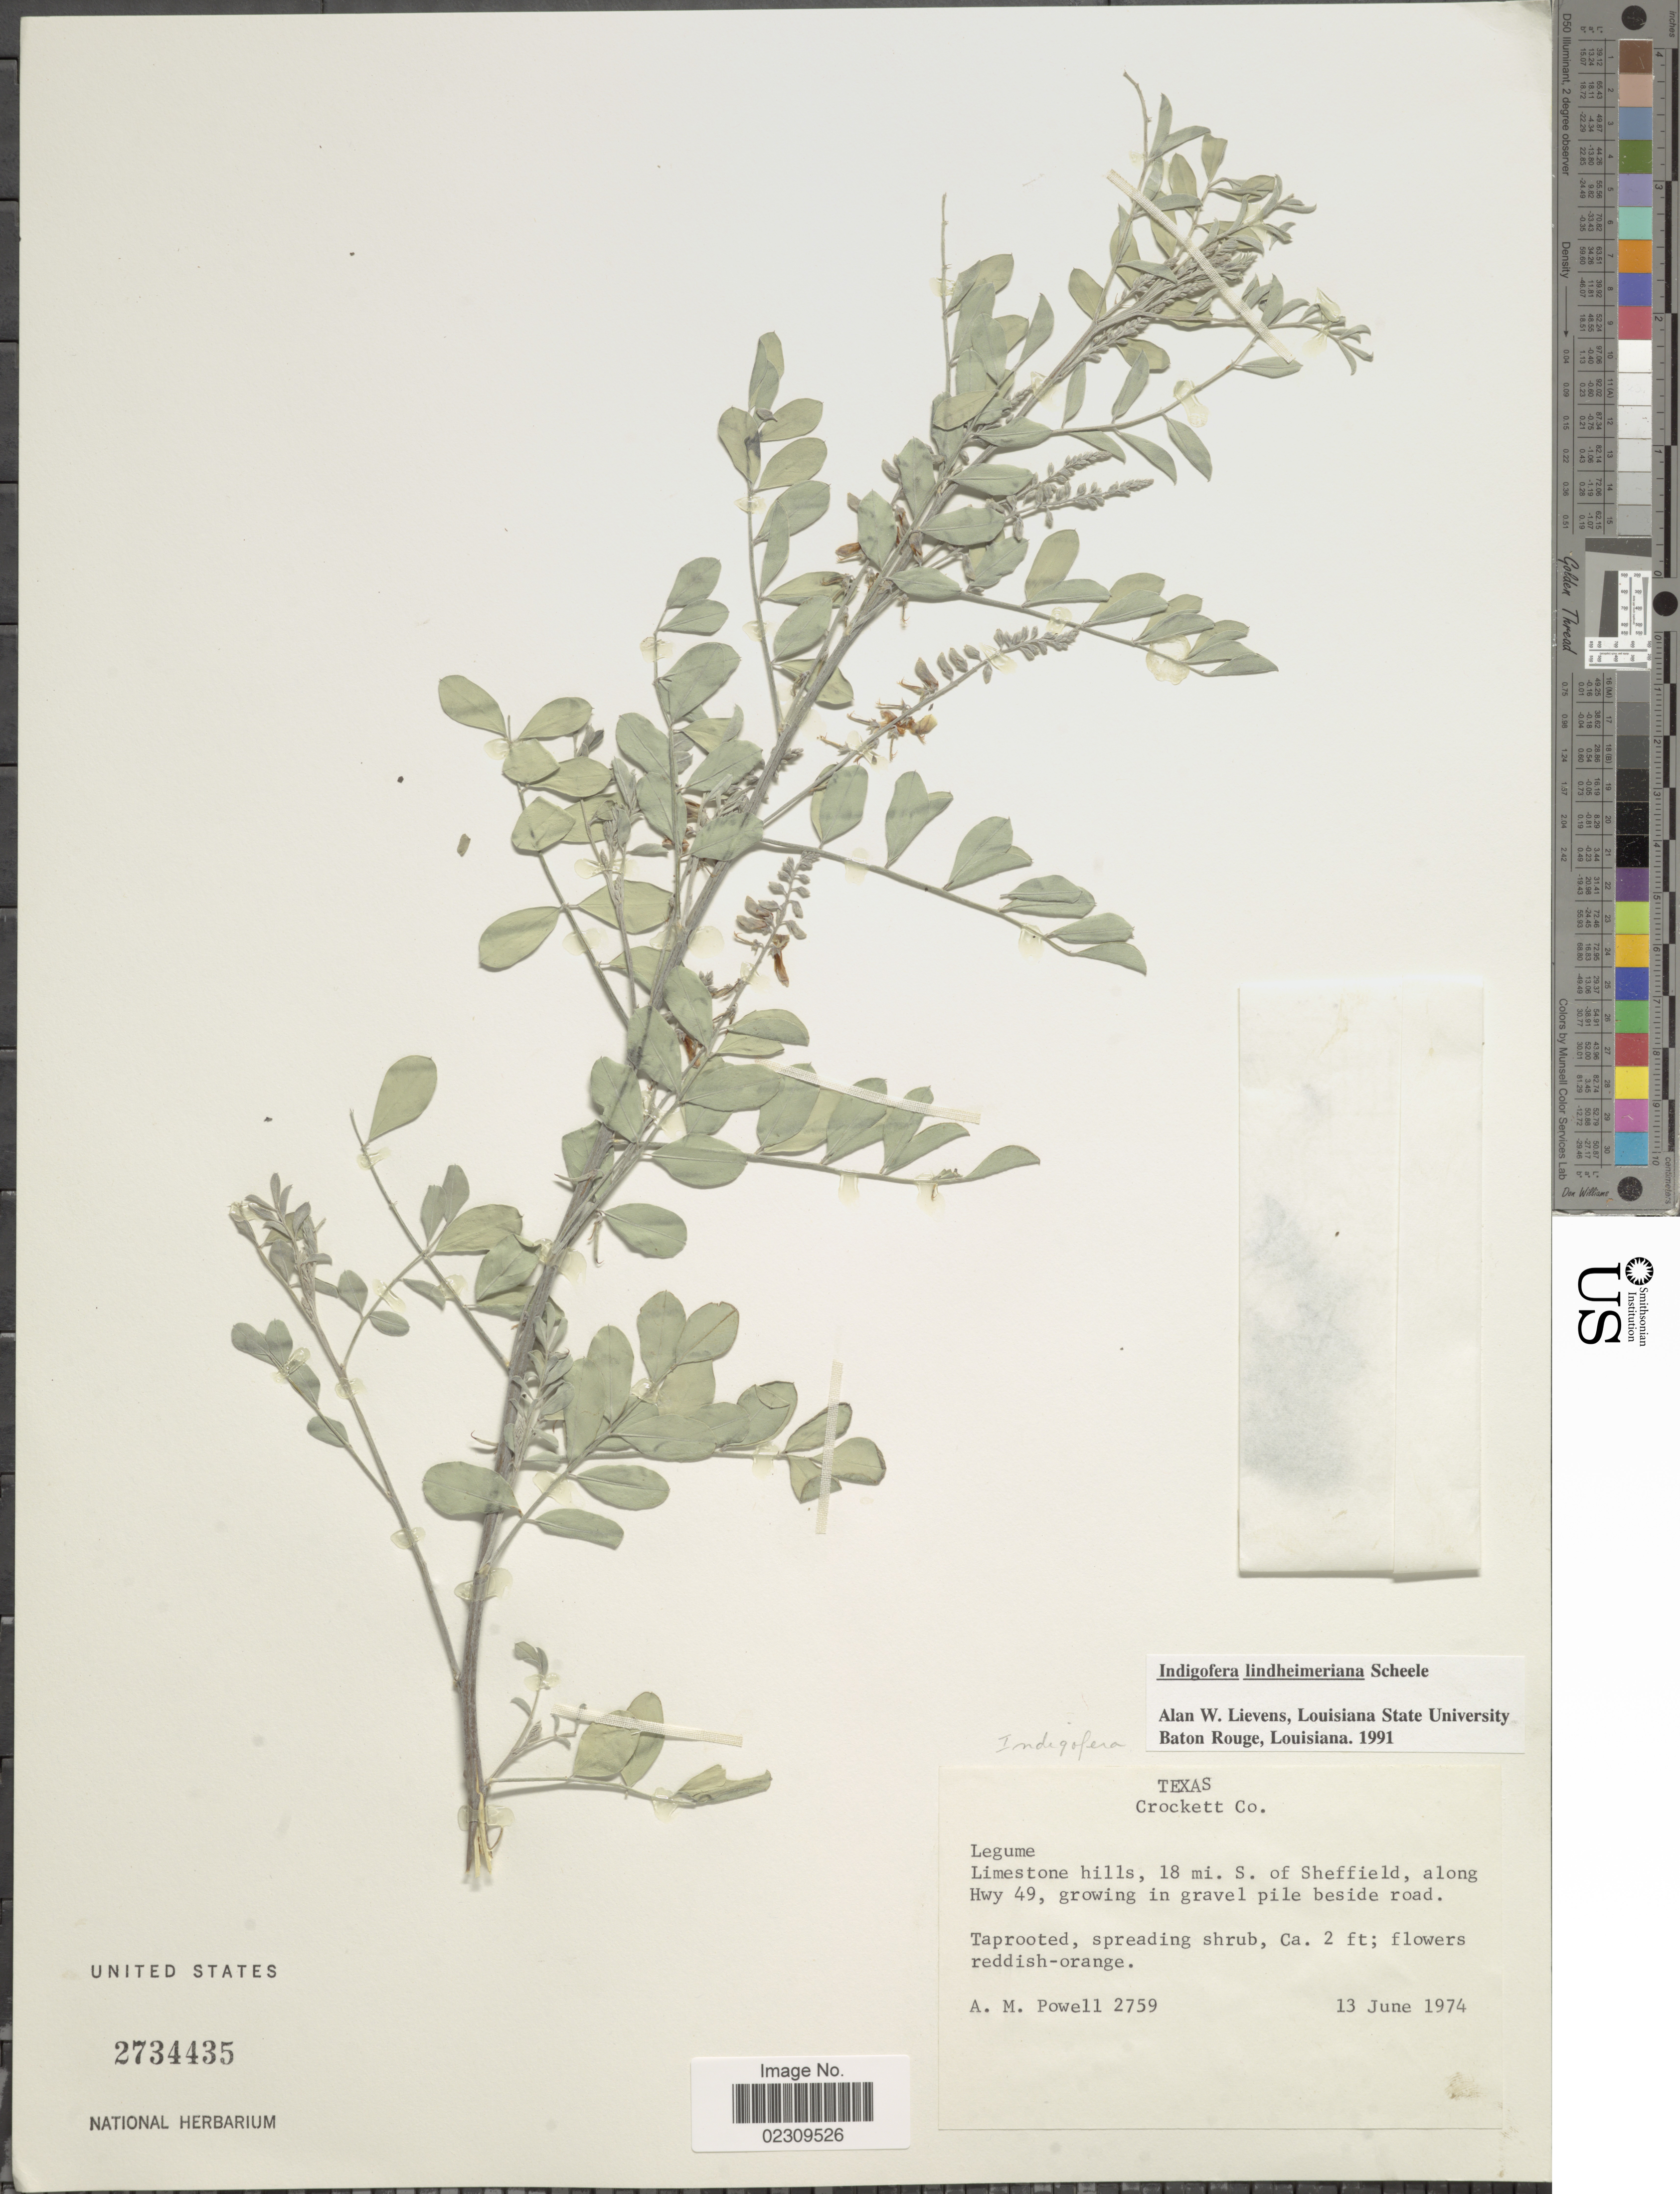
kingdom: Plantae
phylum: Tracheophyta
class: Magnoliopsida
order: Fabales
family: Fabaceae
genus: Indigofera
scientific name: Indigofera lindheimeriana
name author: Scheele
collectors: A. M. Powell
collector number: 2759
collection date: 1974-06-13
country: United States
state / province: Texas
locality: Crockett Co. Limestone hills, 18 mi. S. of Sheffield, alogn Hwy 49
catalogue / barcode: US 2734435